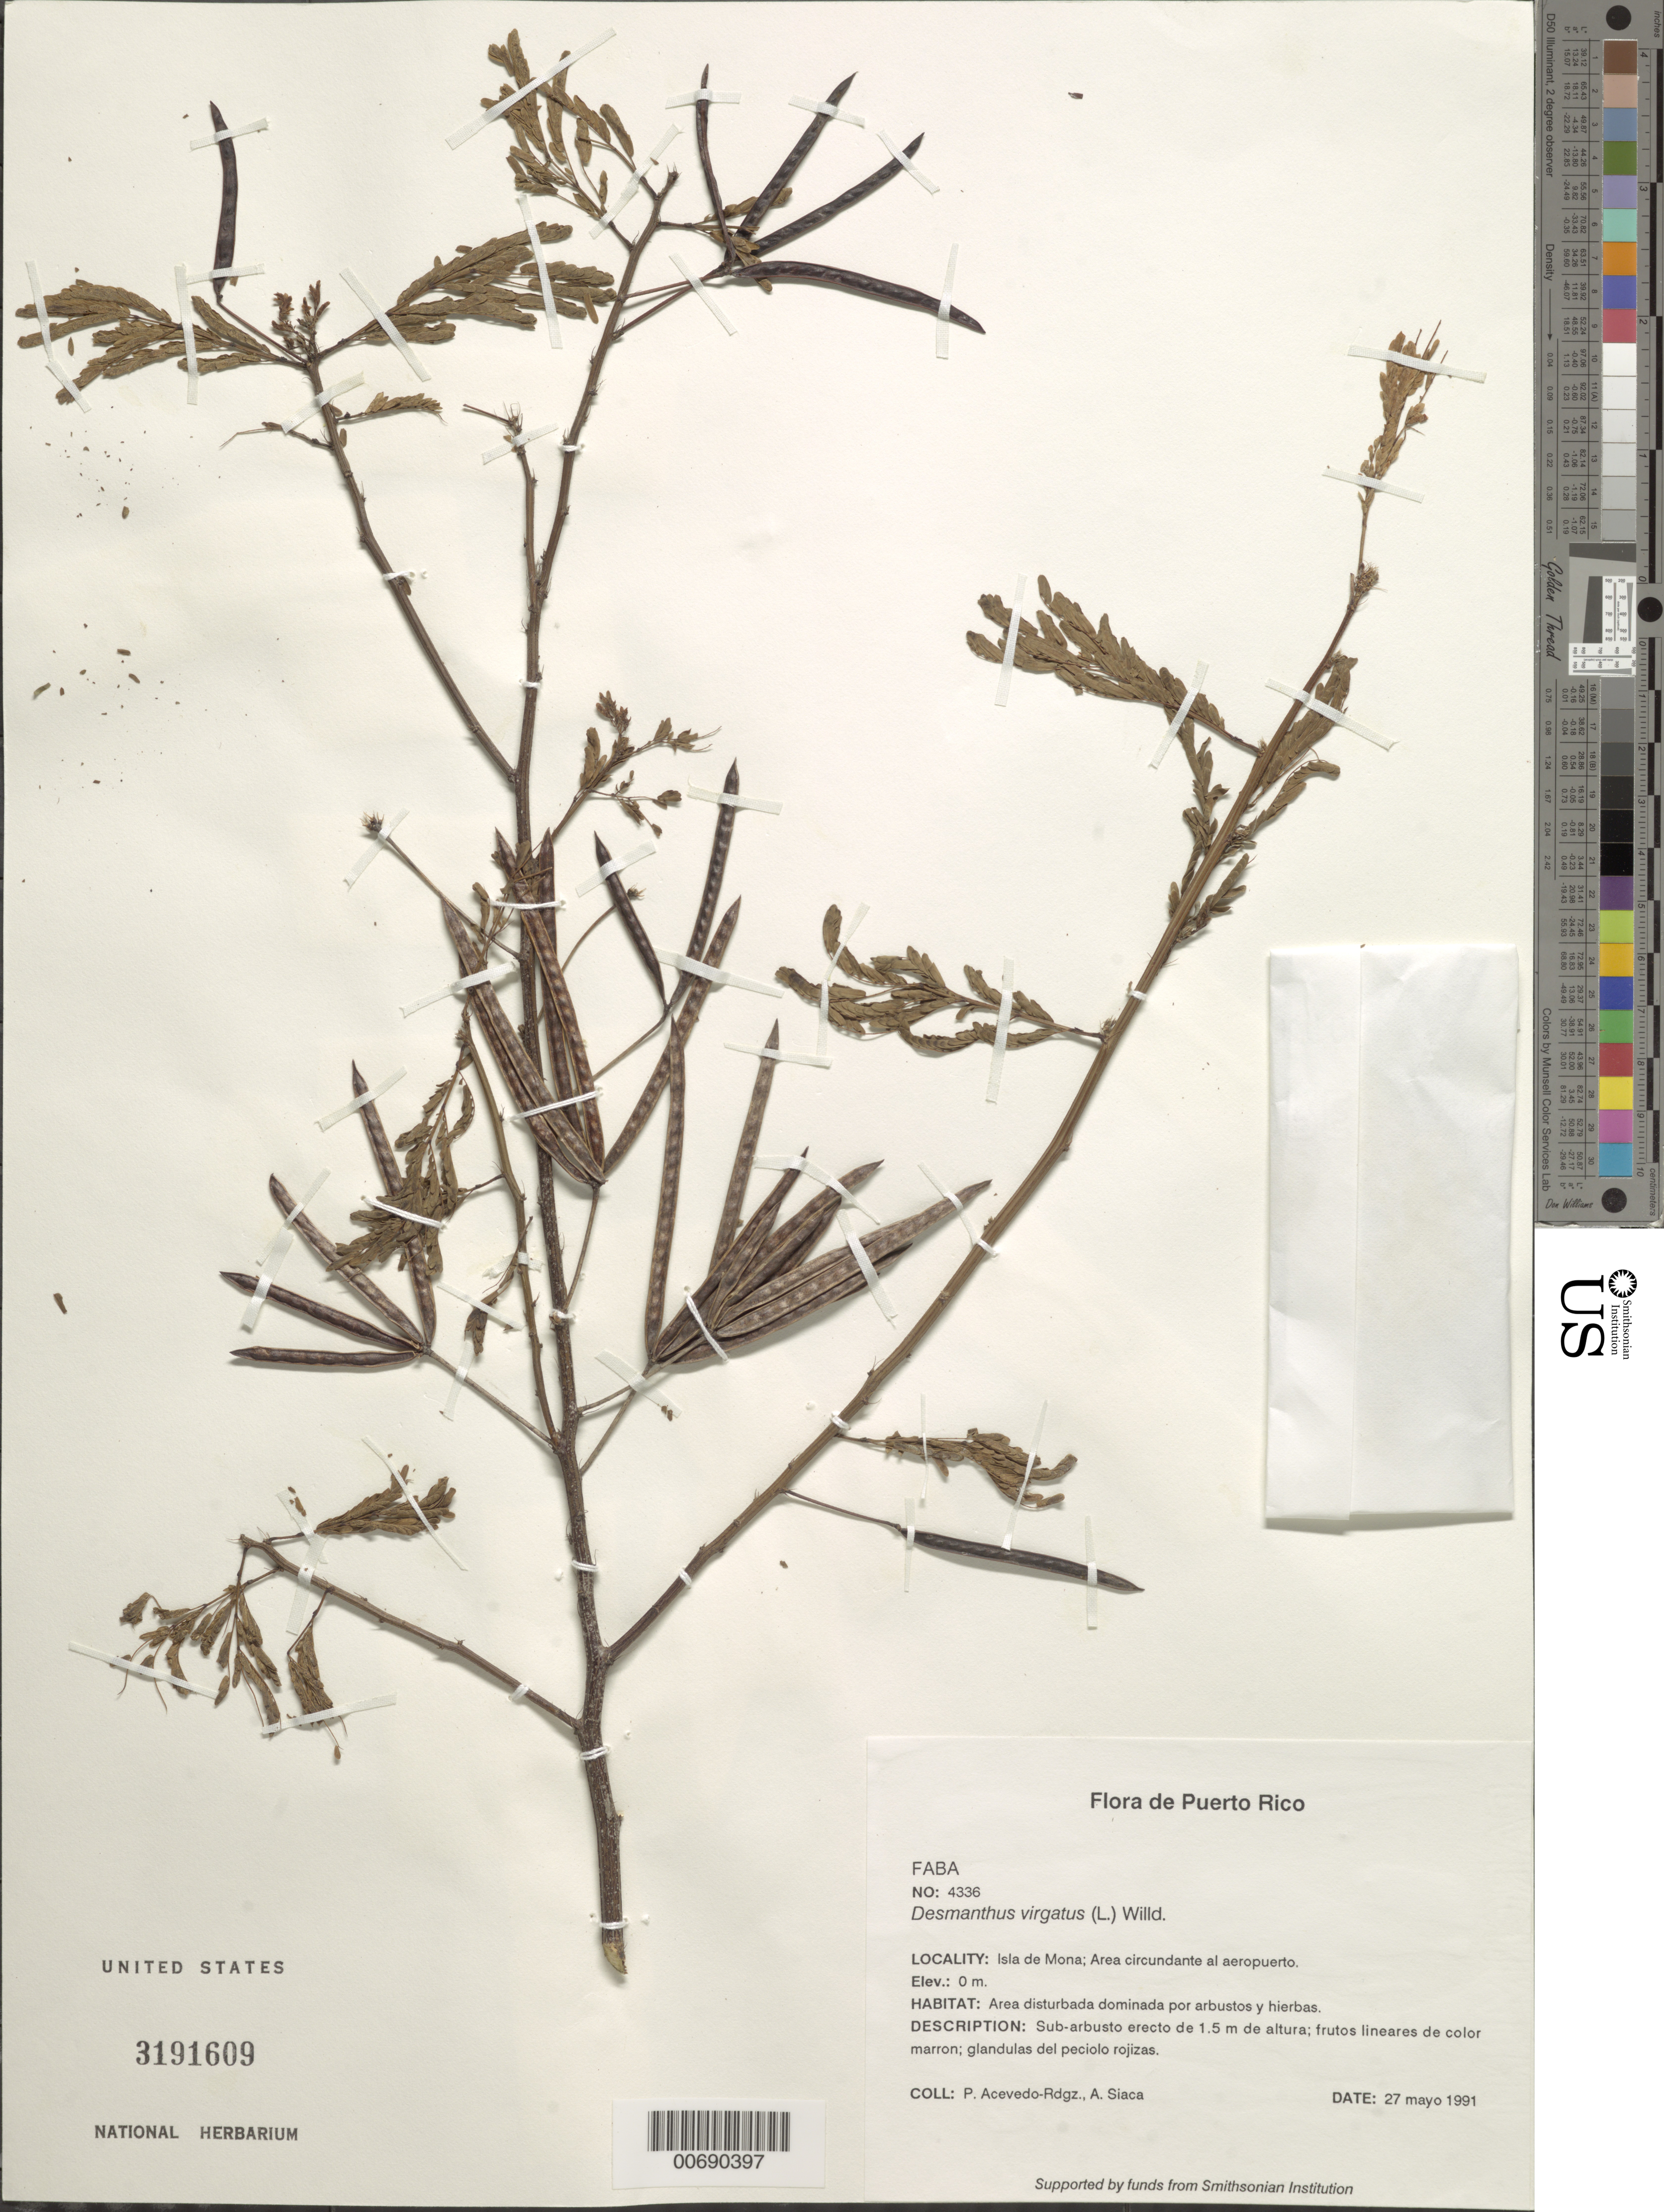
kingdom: Plantae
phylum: Tracheophyta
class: Magnoliopsida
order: Fabales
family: Fabaceae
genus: Desmanthus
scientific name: Desmanthus virgatus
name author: (L.) Willd.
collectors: P. Acevedo-Rodr. & A. Siaca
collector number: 4336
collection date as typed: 27 May 1991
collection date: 1991-05-27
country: Puerto Rico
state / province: Mayaguëz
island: Mona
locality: Isla de Mona; Area circundante al aeropuerto.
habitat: Area disturbada dominada por arbustos y hierbas.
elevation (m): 0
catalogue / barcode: US 3191609